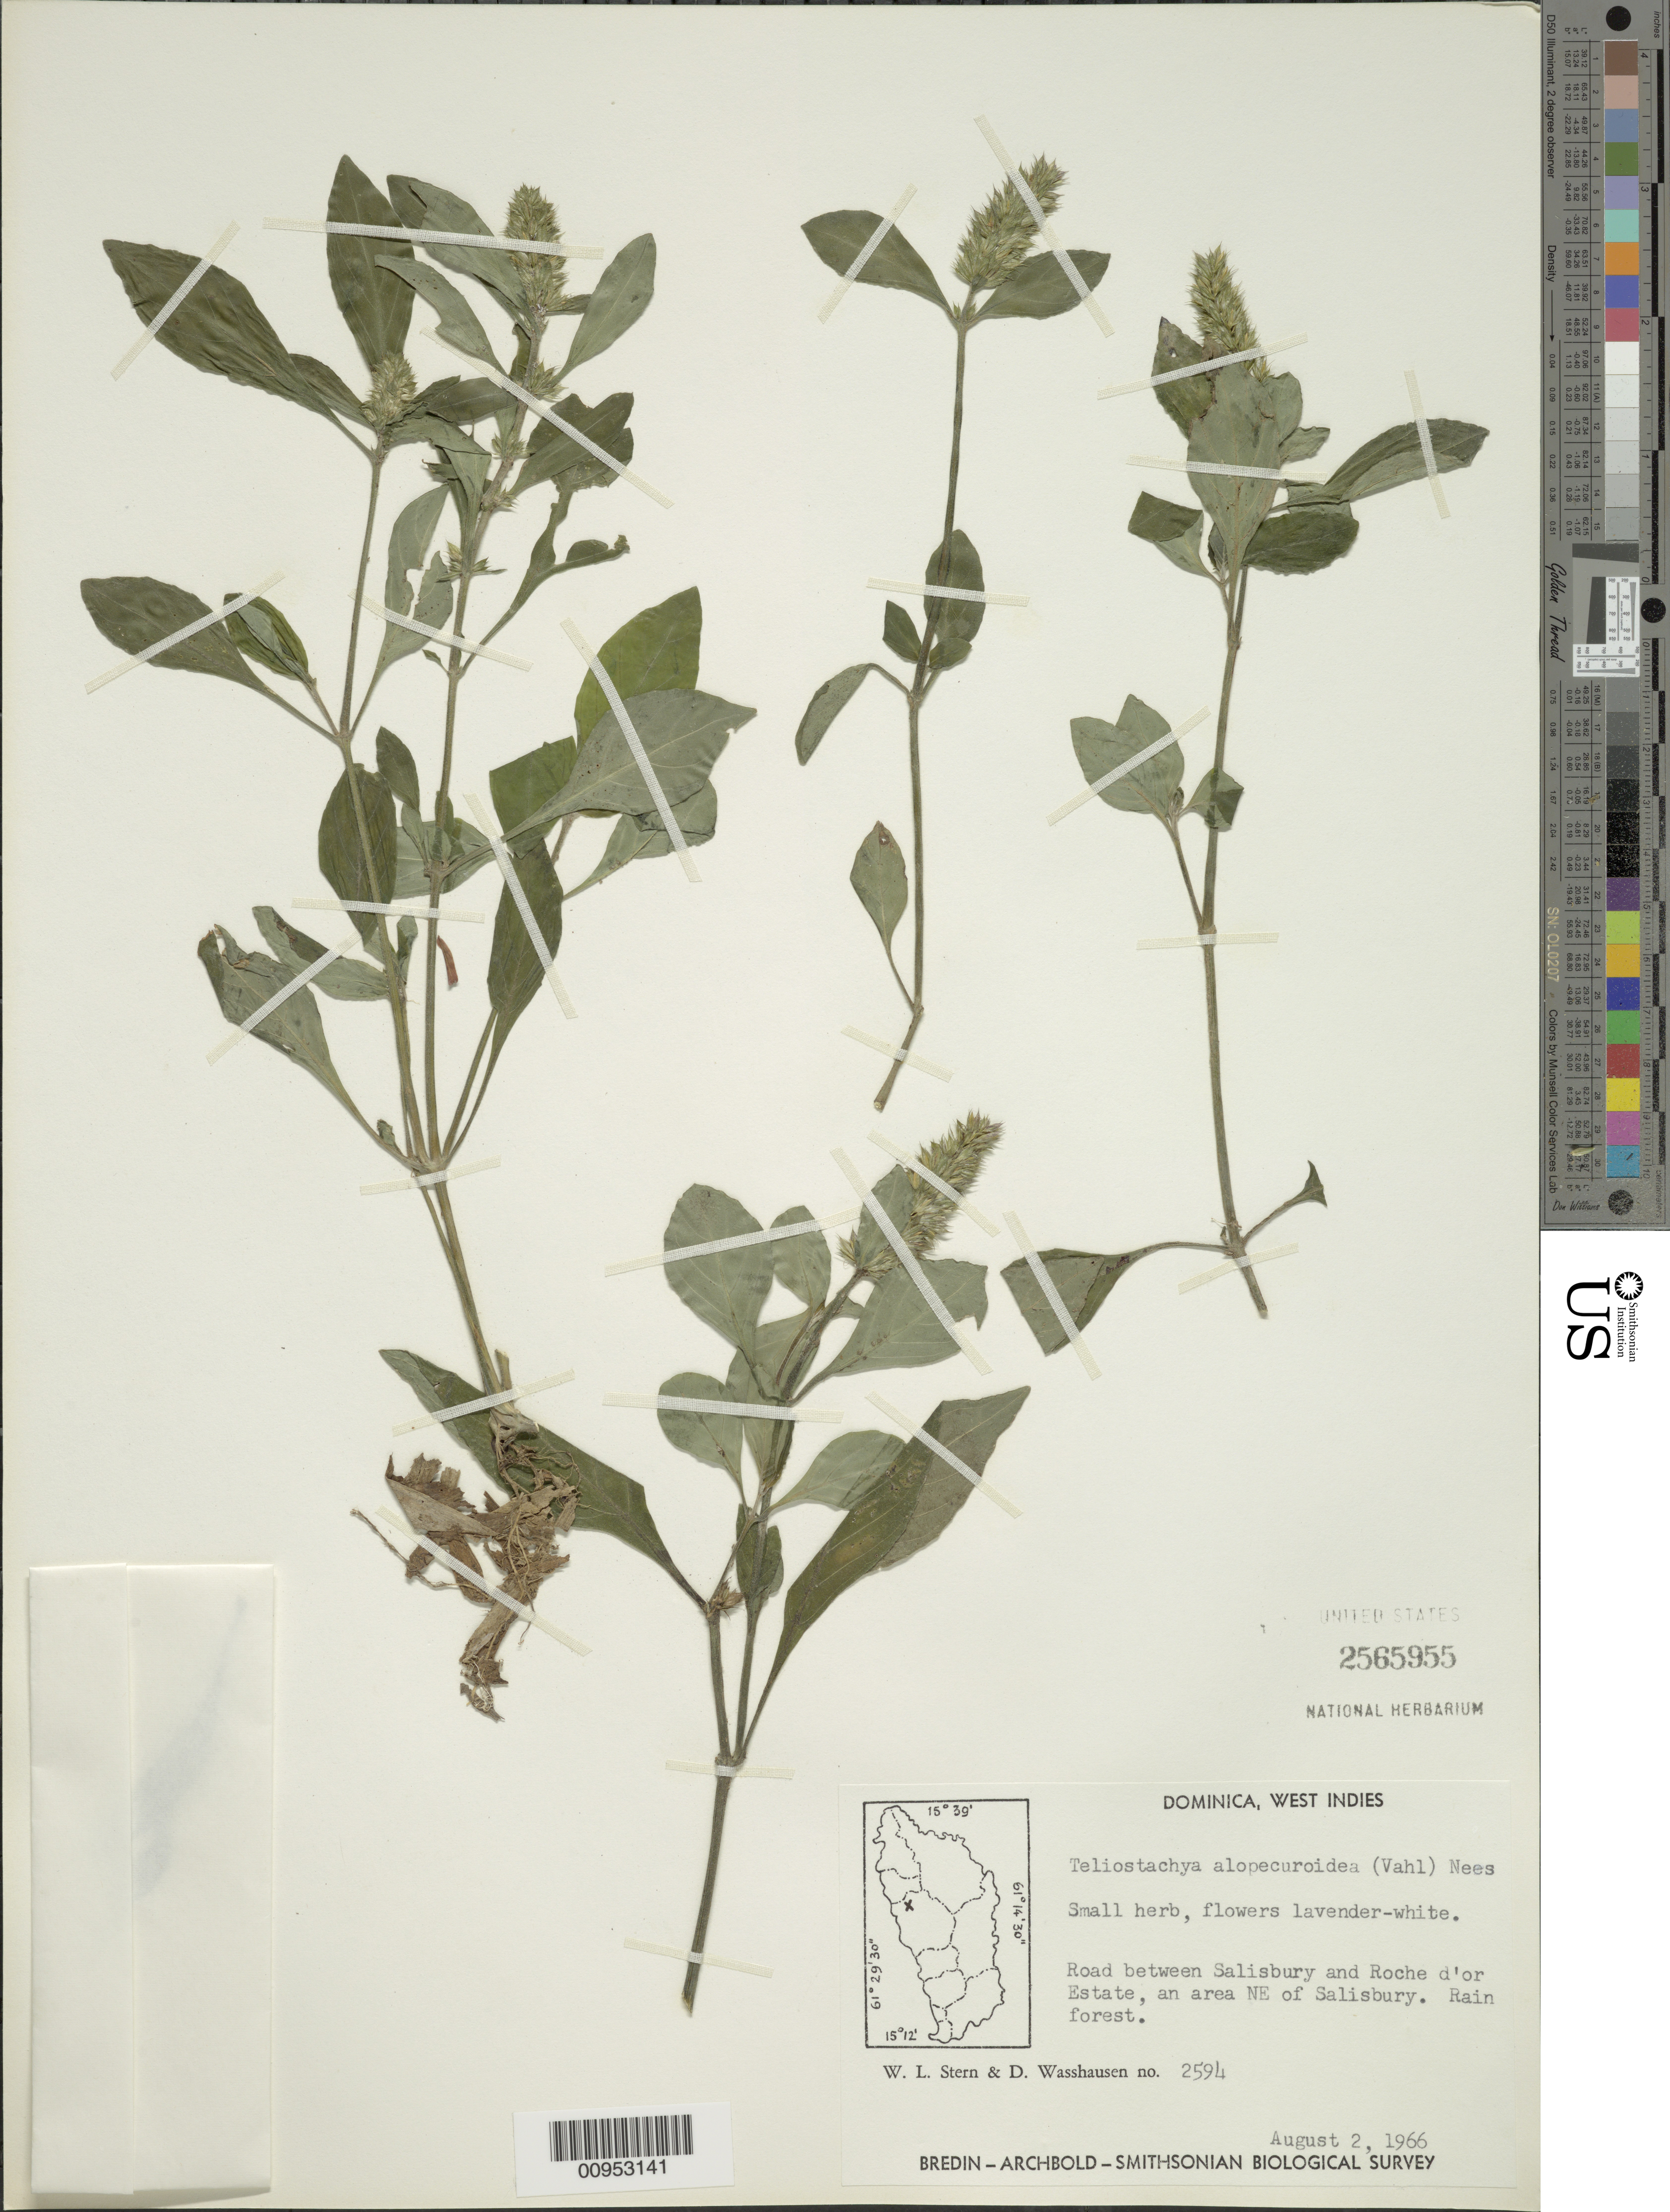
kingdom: Plantae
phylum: Tracheophyta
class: Magnoliopsida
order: Lamiales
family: Acanthaceae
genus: Teliostachya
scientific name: Teliostachya alopecuroidea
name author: (Vahl) Nees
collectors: W. L. Stern & D. C. Wasshausen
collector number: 2594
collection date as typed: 02 Aug 1966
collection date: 1966-08-02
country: Dominica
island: Dominica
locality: Road between Salisbury and Roche d'Or Estate, an area NE of Salisbury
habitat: Rainforest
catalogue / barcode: US 2565955